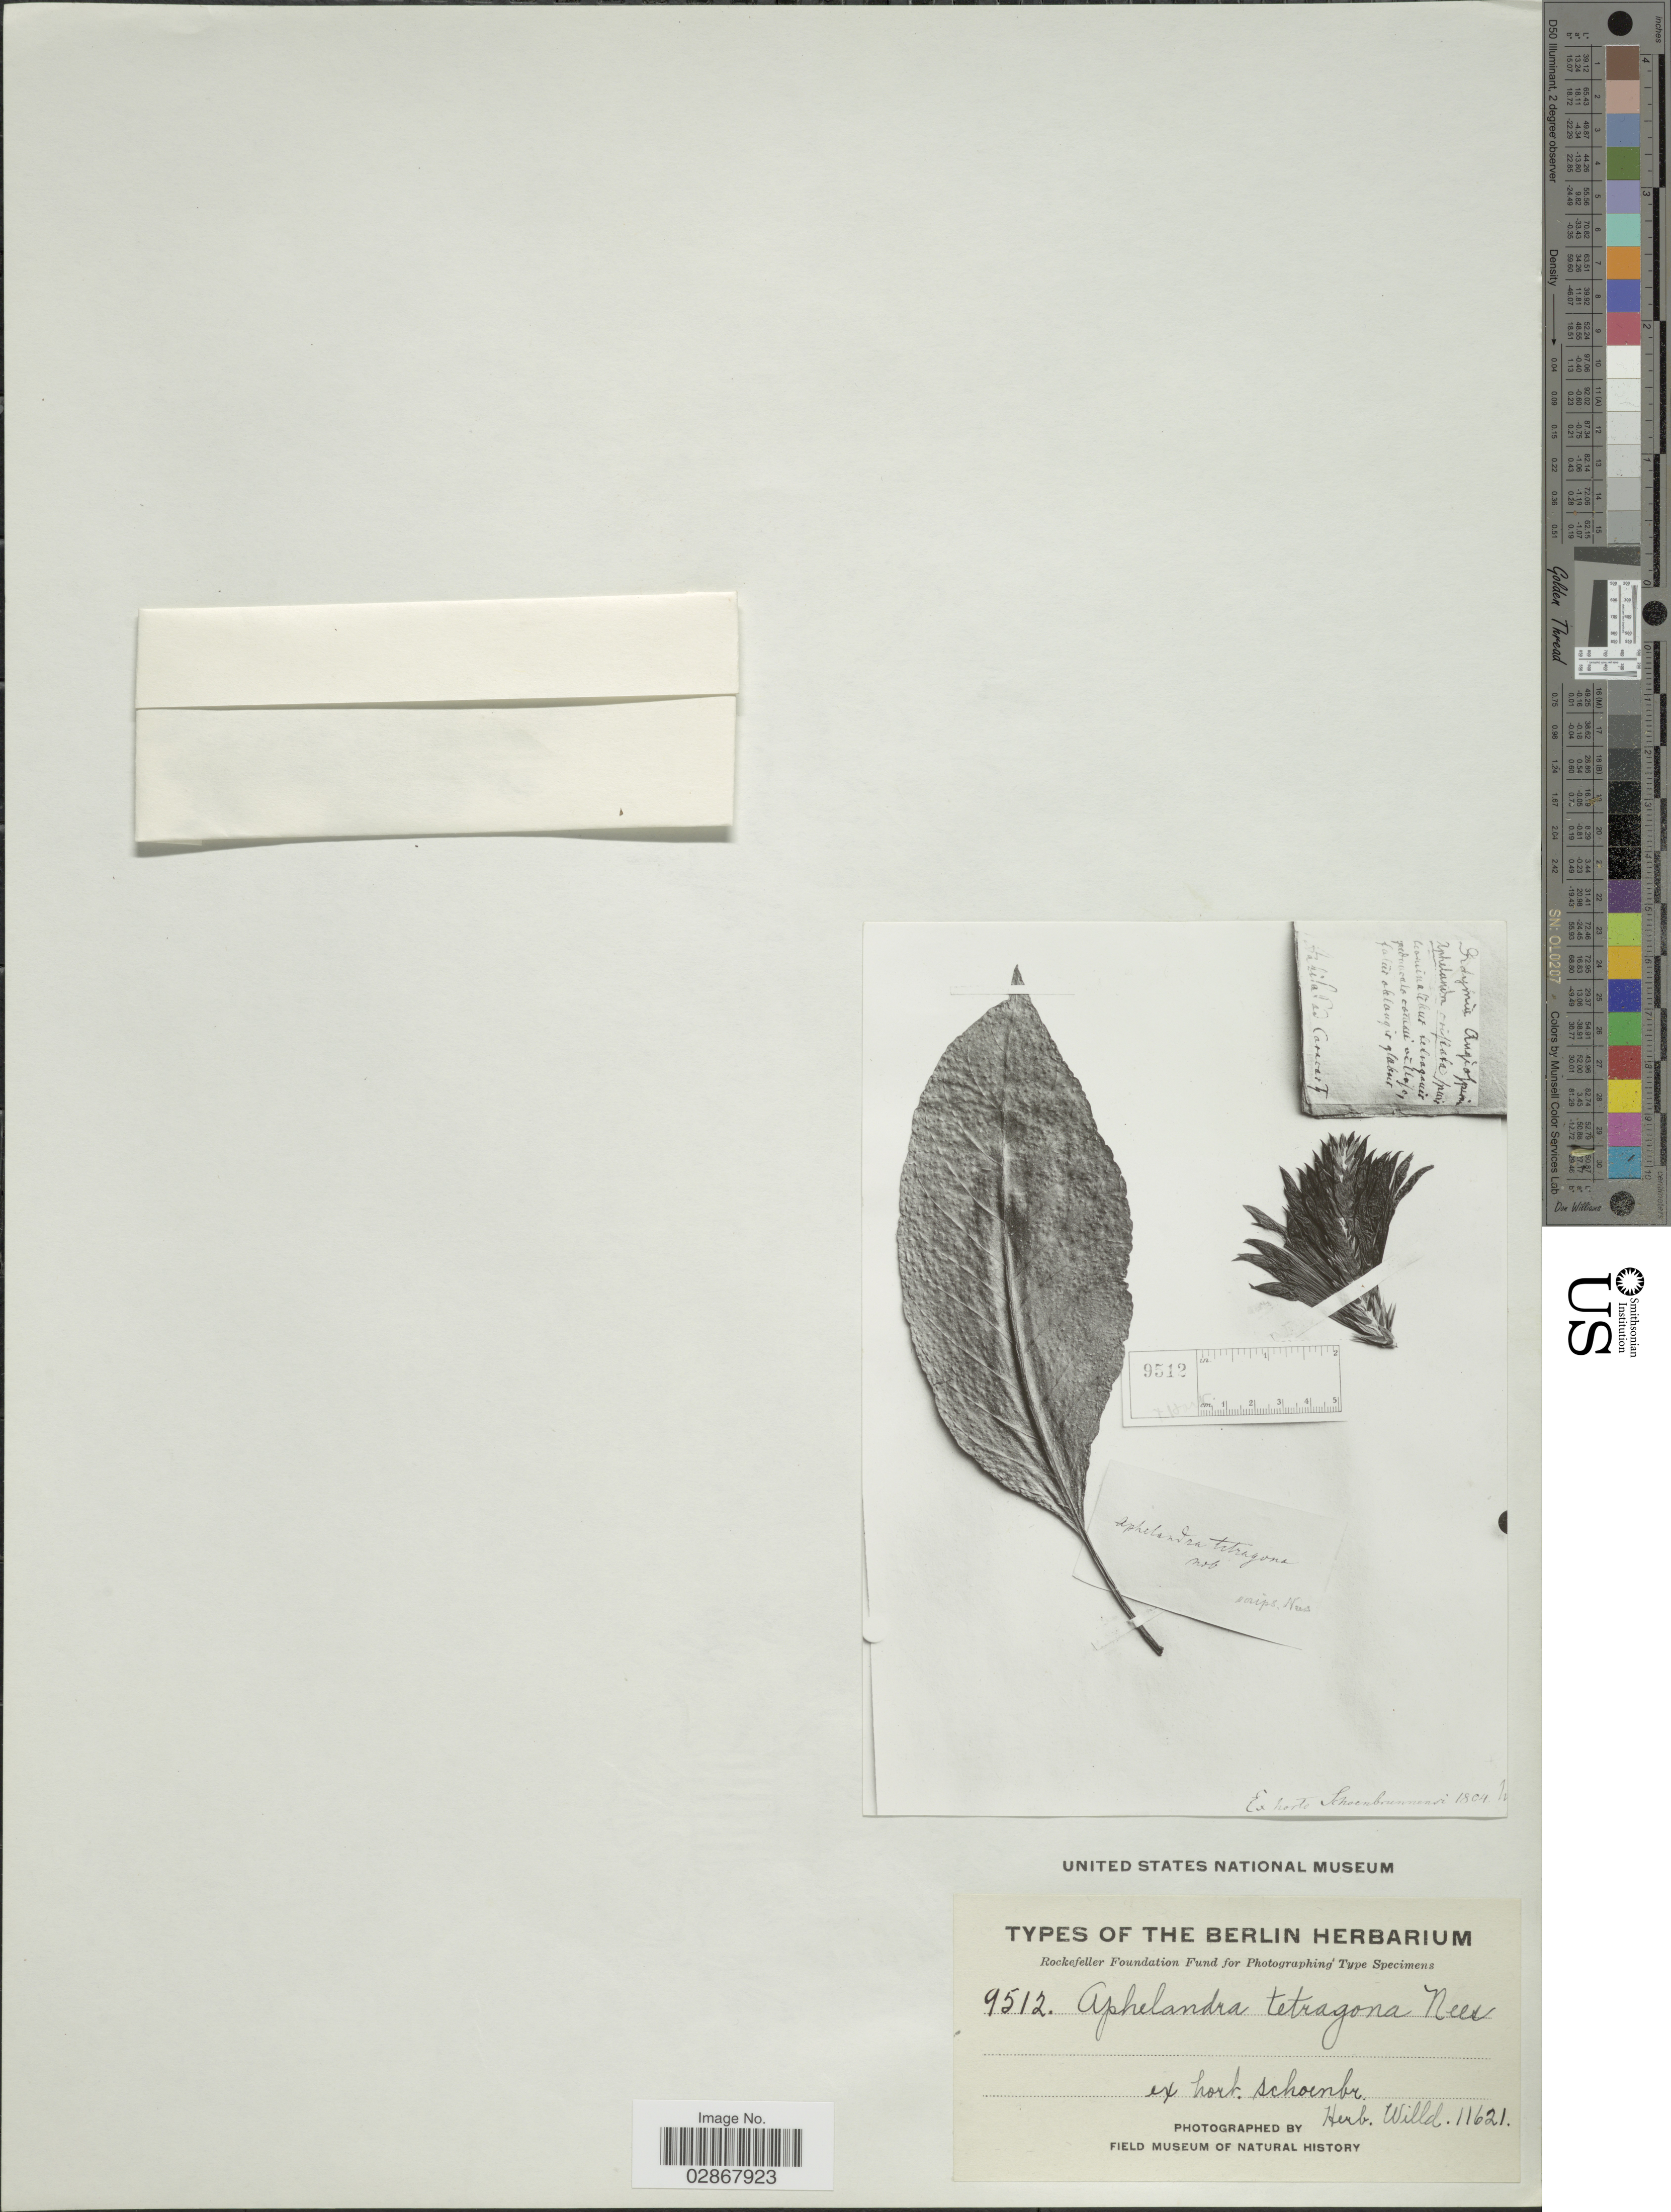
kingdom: Plantae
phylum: Tracheophyta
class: Magnoliopsida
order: Lamiales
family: Acanthaceae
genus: Aphelandra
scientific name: Aphelandra tetragona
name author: (Vahl) Nees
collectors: Ex herb. Willd.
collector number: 11621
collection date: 1804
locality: Ex horte Schoenbrunnensi [interpreted].